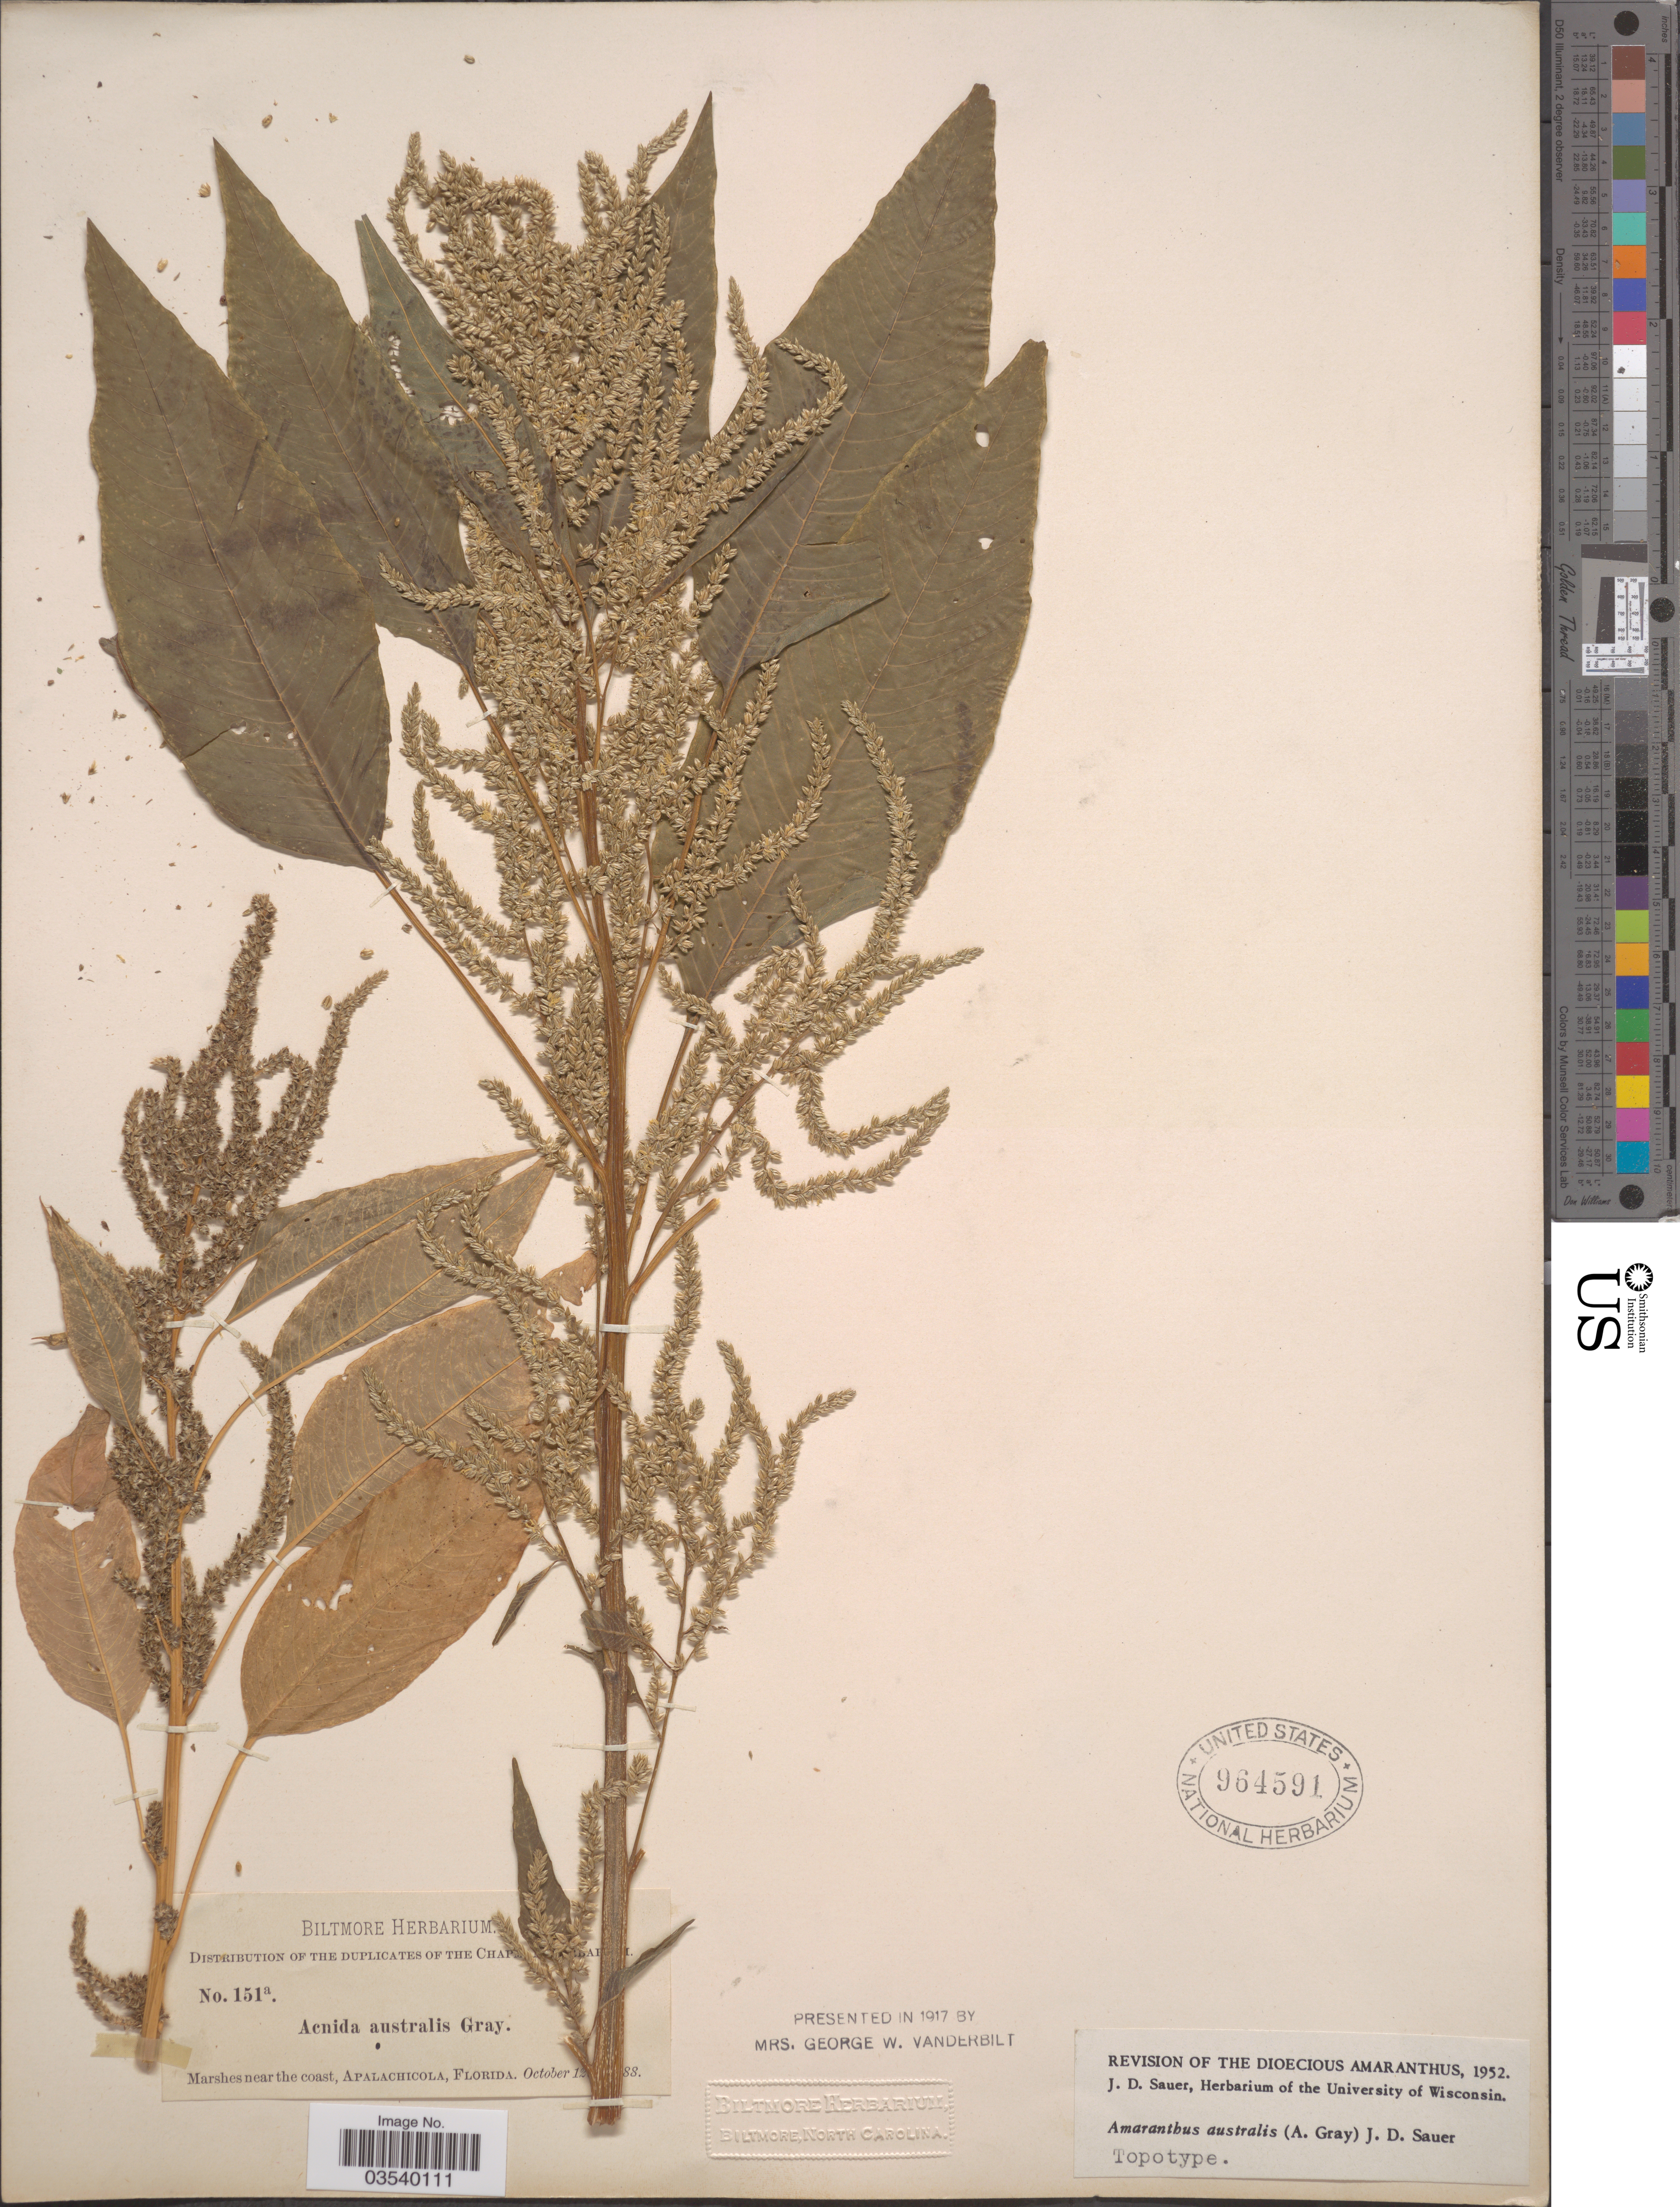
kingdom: Plantae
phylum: Tracheophyta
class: Magnoliopsida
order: Caryophyllales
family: Amaranthaceae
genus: Amaranthus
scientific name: Amaranthus australis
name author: (A. Gray) J.D. Sauer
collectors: ex herb. Biltmore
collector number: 151a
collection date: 1888-10-12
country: United States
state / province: Florida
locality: Marshes near the coast, Apalachicola.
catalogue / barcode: US 964591